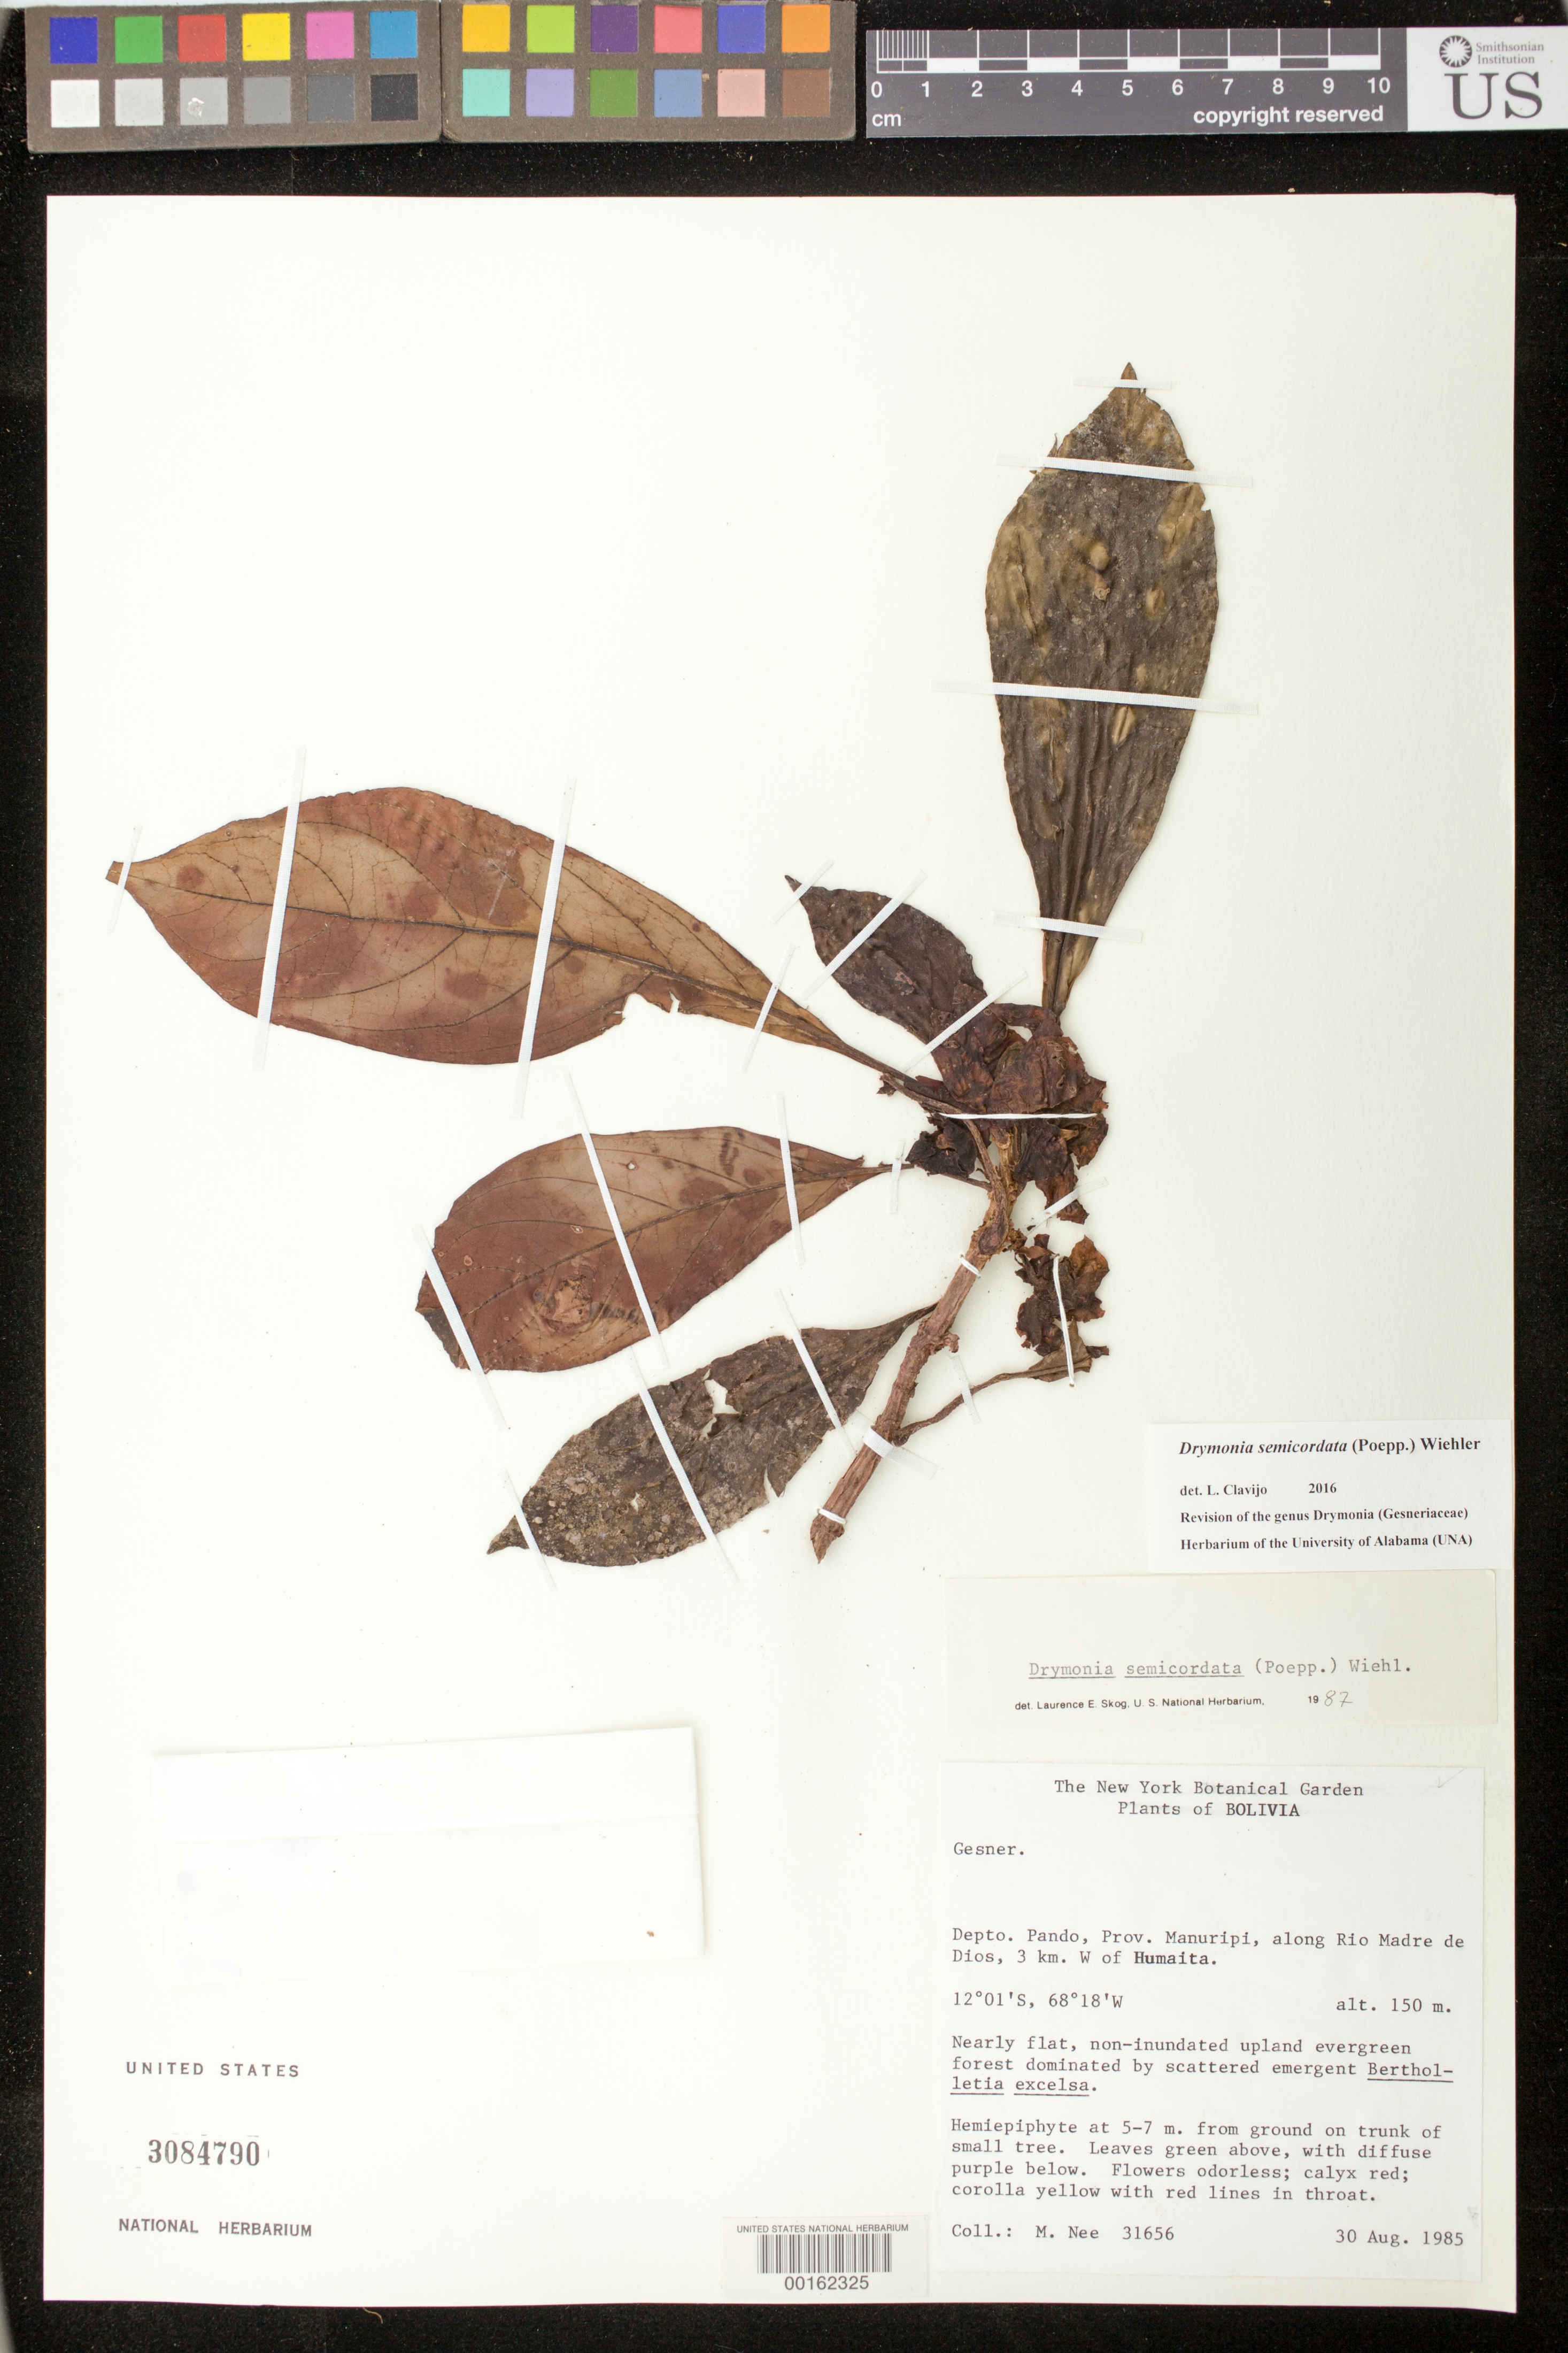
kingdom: Plantae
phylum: Tracheophyta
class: Magnoliopsida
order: Lamiales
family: Gesneriaceae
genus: Drymonia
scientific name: Drymonia semicordata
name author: (Poepp.) Wiehler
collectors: M. Nee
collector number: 31656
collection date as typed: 30 Aug 1985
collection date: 1985-08-30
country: Bolivia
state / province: Pando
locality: Prov. Manuripi, along Rio Madre de Dios, 3 km W of Humaita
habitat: Nearly flat, non-inundated upland evergreen forest...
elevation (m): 150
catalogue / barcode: US 3084790